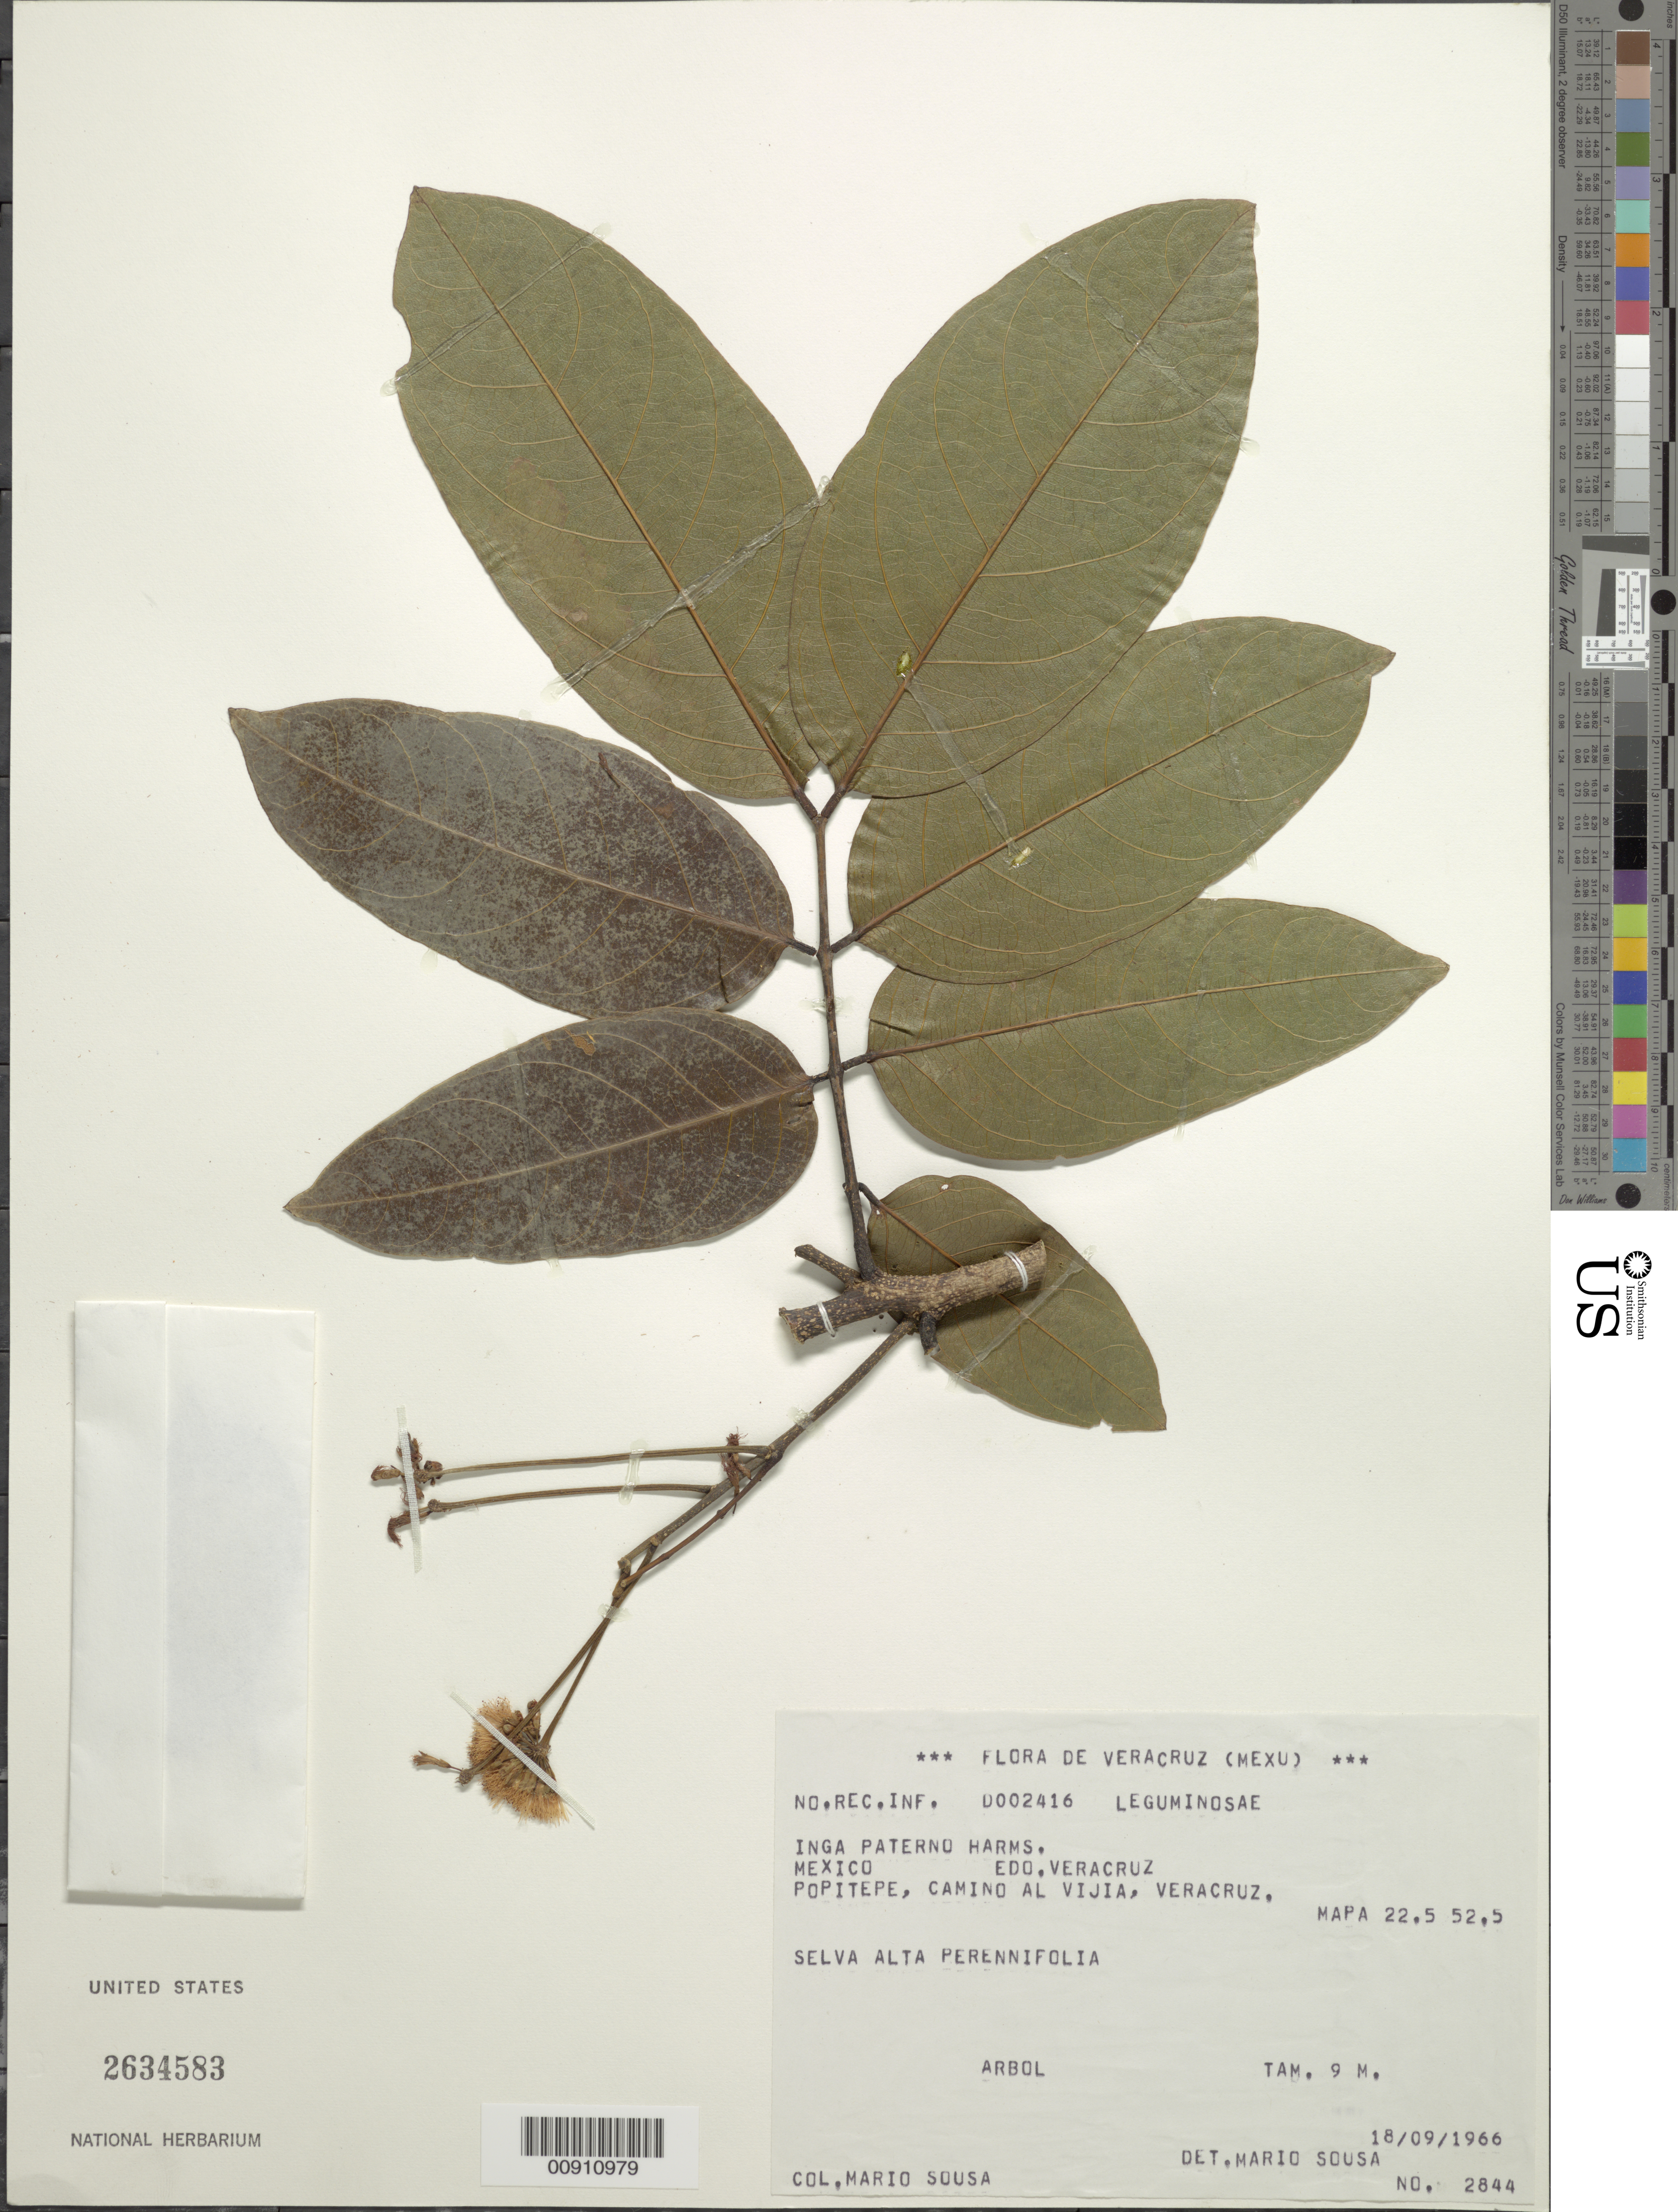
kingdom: Plantae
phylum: Tracheophyta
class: Magnoliopsida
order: Fabales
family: Fabaceae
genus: Inga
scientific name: Inga paterno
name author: Harms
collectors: M. Sousa S.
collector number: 2844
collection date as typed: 18 Sep 1966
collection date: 1966-09-18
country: Mexico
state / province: Veracruz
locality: Popitepe, camino al Vijia, Veracruz. Mapa 22.5 52.5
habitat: Selva alta perennifolia.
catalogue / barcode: US 2634583